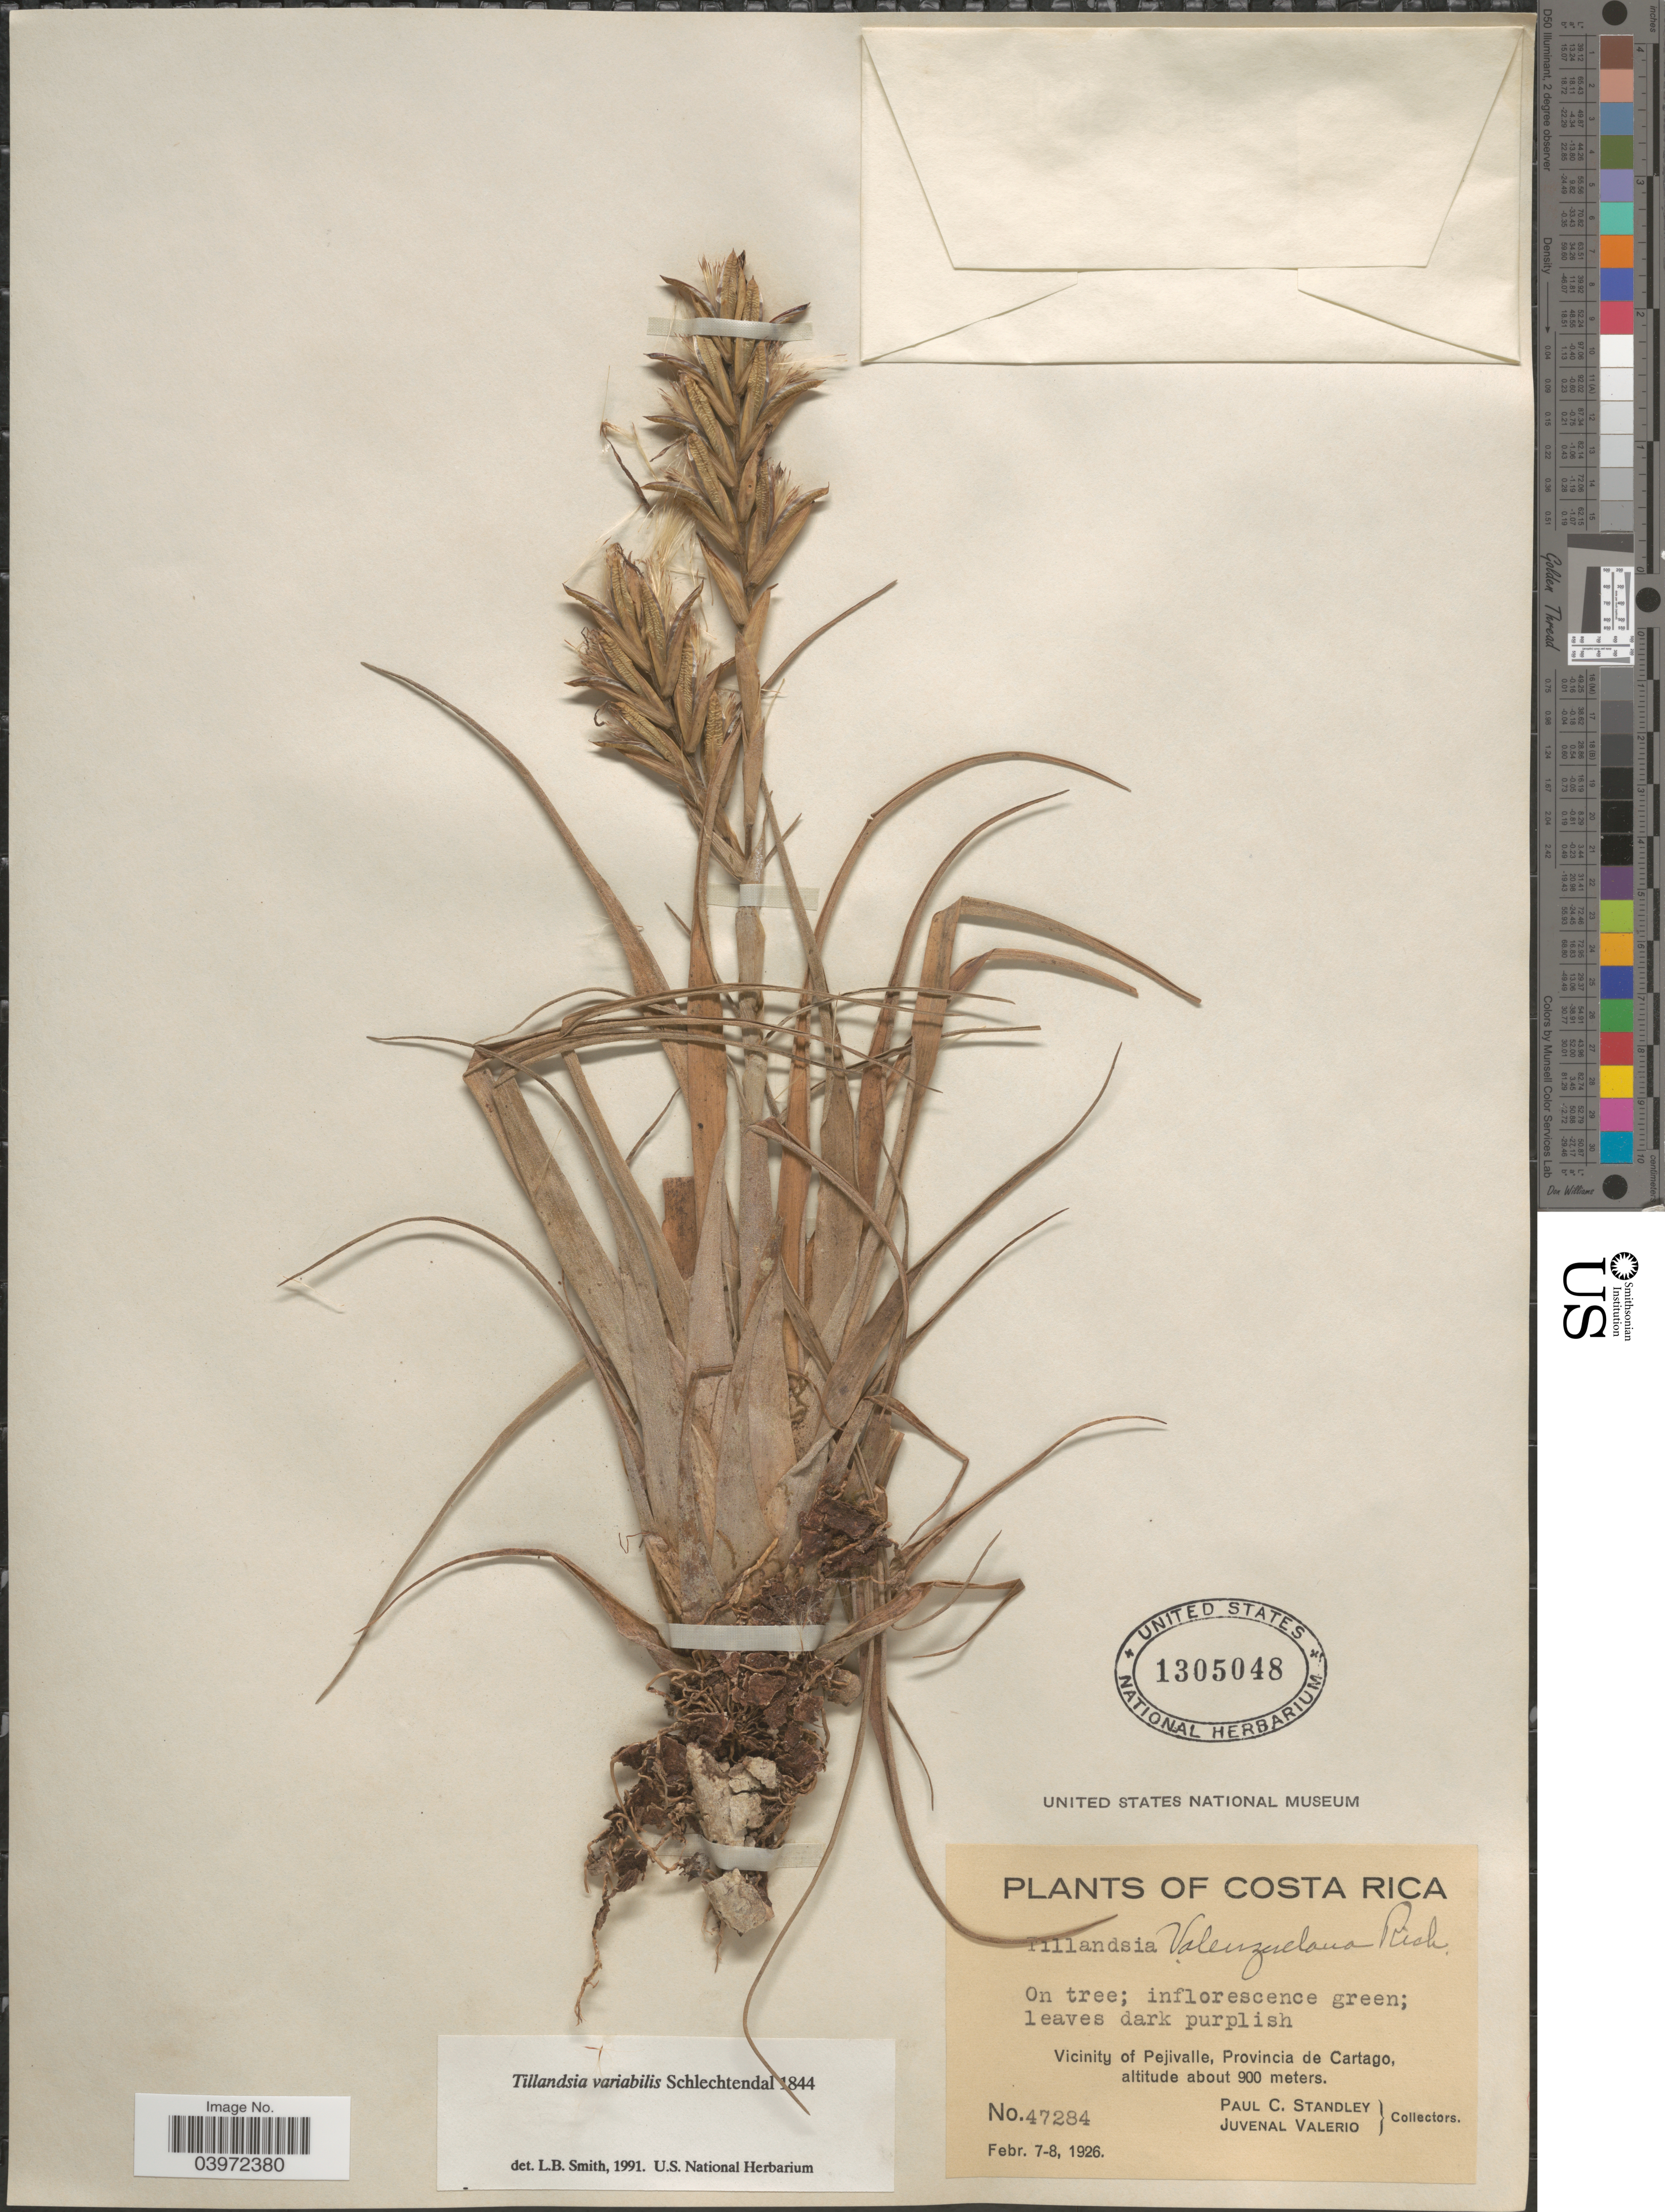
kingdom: Plantae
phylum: Tracheophyta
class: Liliopsida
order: Poales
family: Bromeliaceae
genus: Tillandsia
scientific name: Tillandsia variabilis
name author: Schltdl.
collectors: P. C. Standley & J. Valerio R.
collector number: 47284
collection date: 1926-02-07/1926-02-08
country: Costa Rica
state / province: Cartago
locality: Vicinity of Pejivalle.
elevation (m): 900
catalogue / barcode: US 1305048